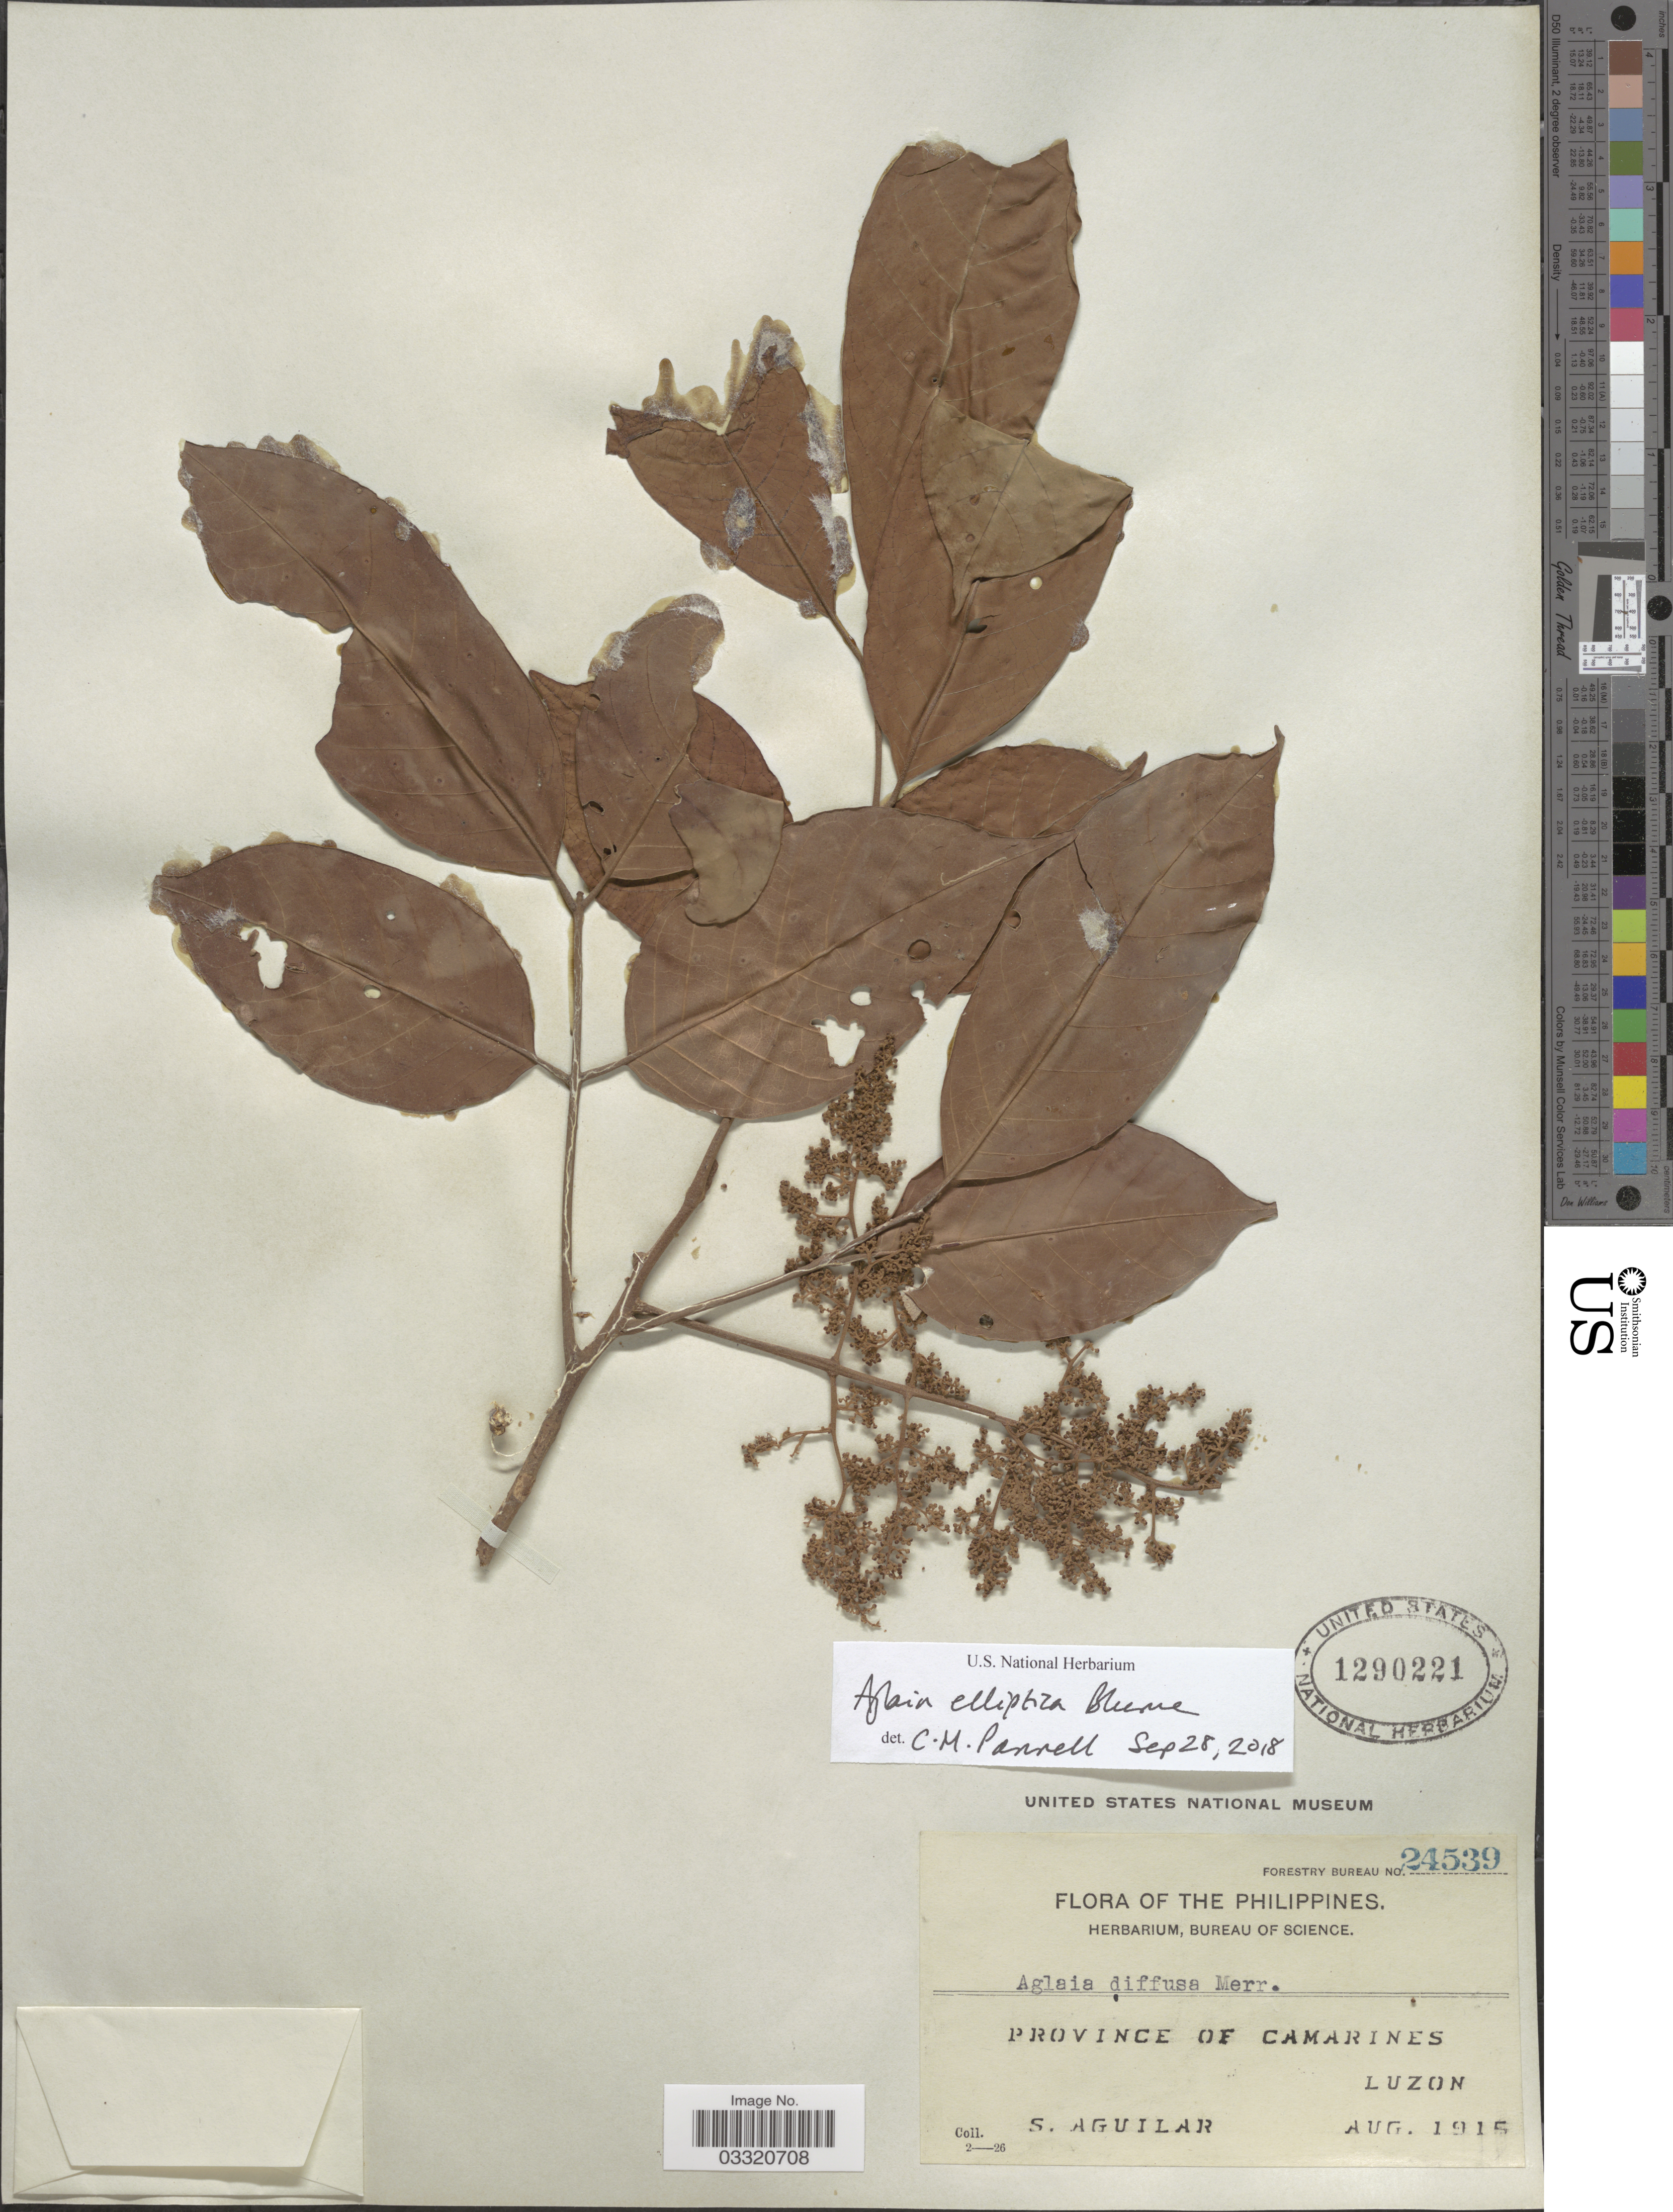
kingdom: Plantae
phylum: Tracheophyta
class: Magnoliopsida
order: Sapindales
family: Meliaceae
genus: Aglaia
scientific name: Aglaia elliptica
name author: Blume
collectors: S. Aguilar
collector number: Forestry Bureau 24539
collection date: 1915-08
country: Philippines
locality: Province of Camarines, Luzon.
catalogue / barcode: US 1290221